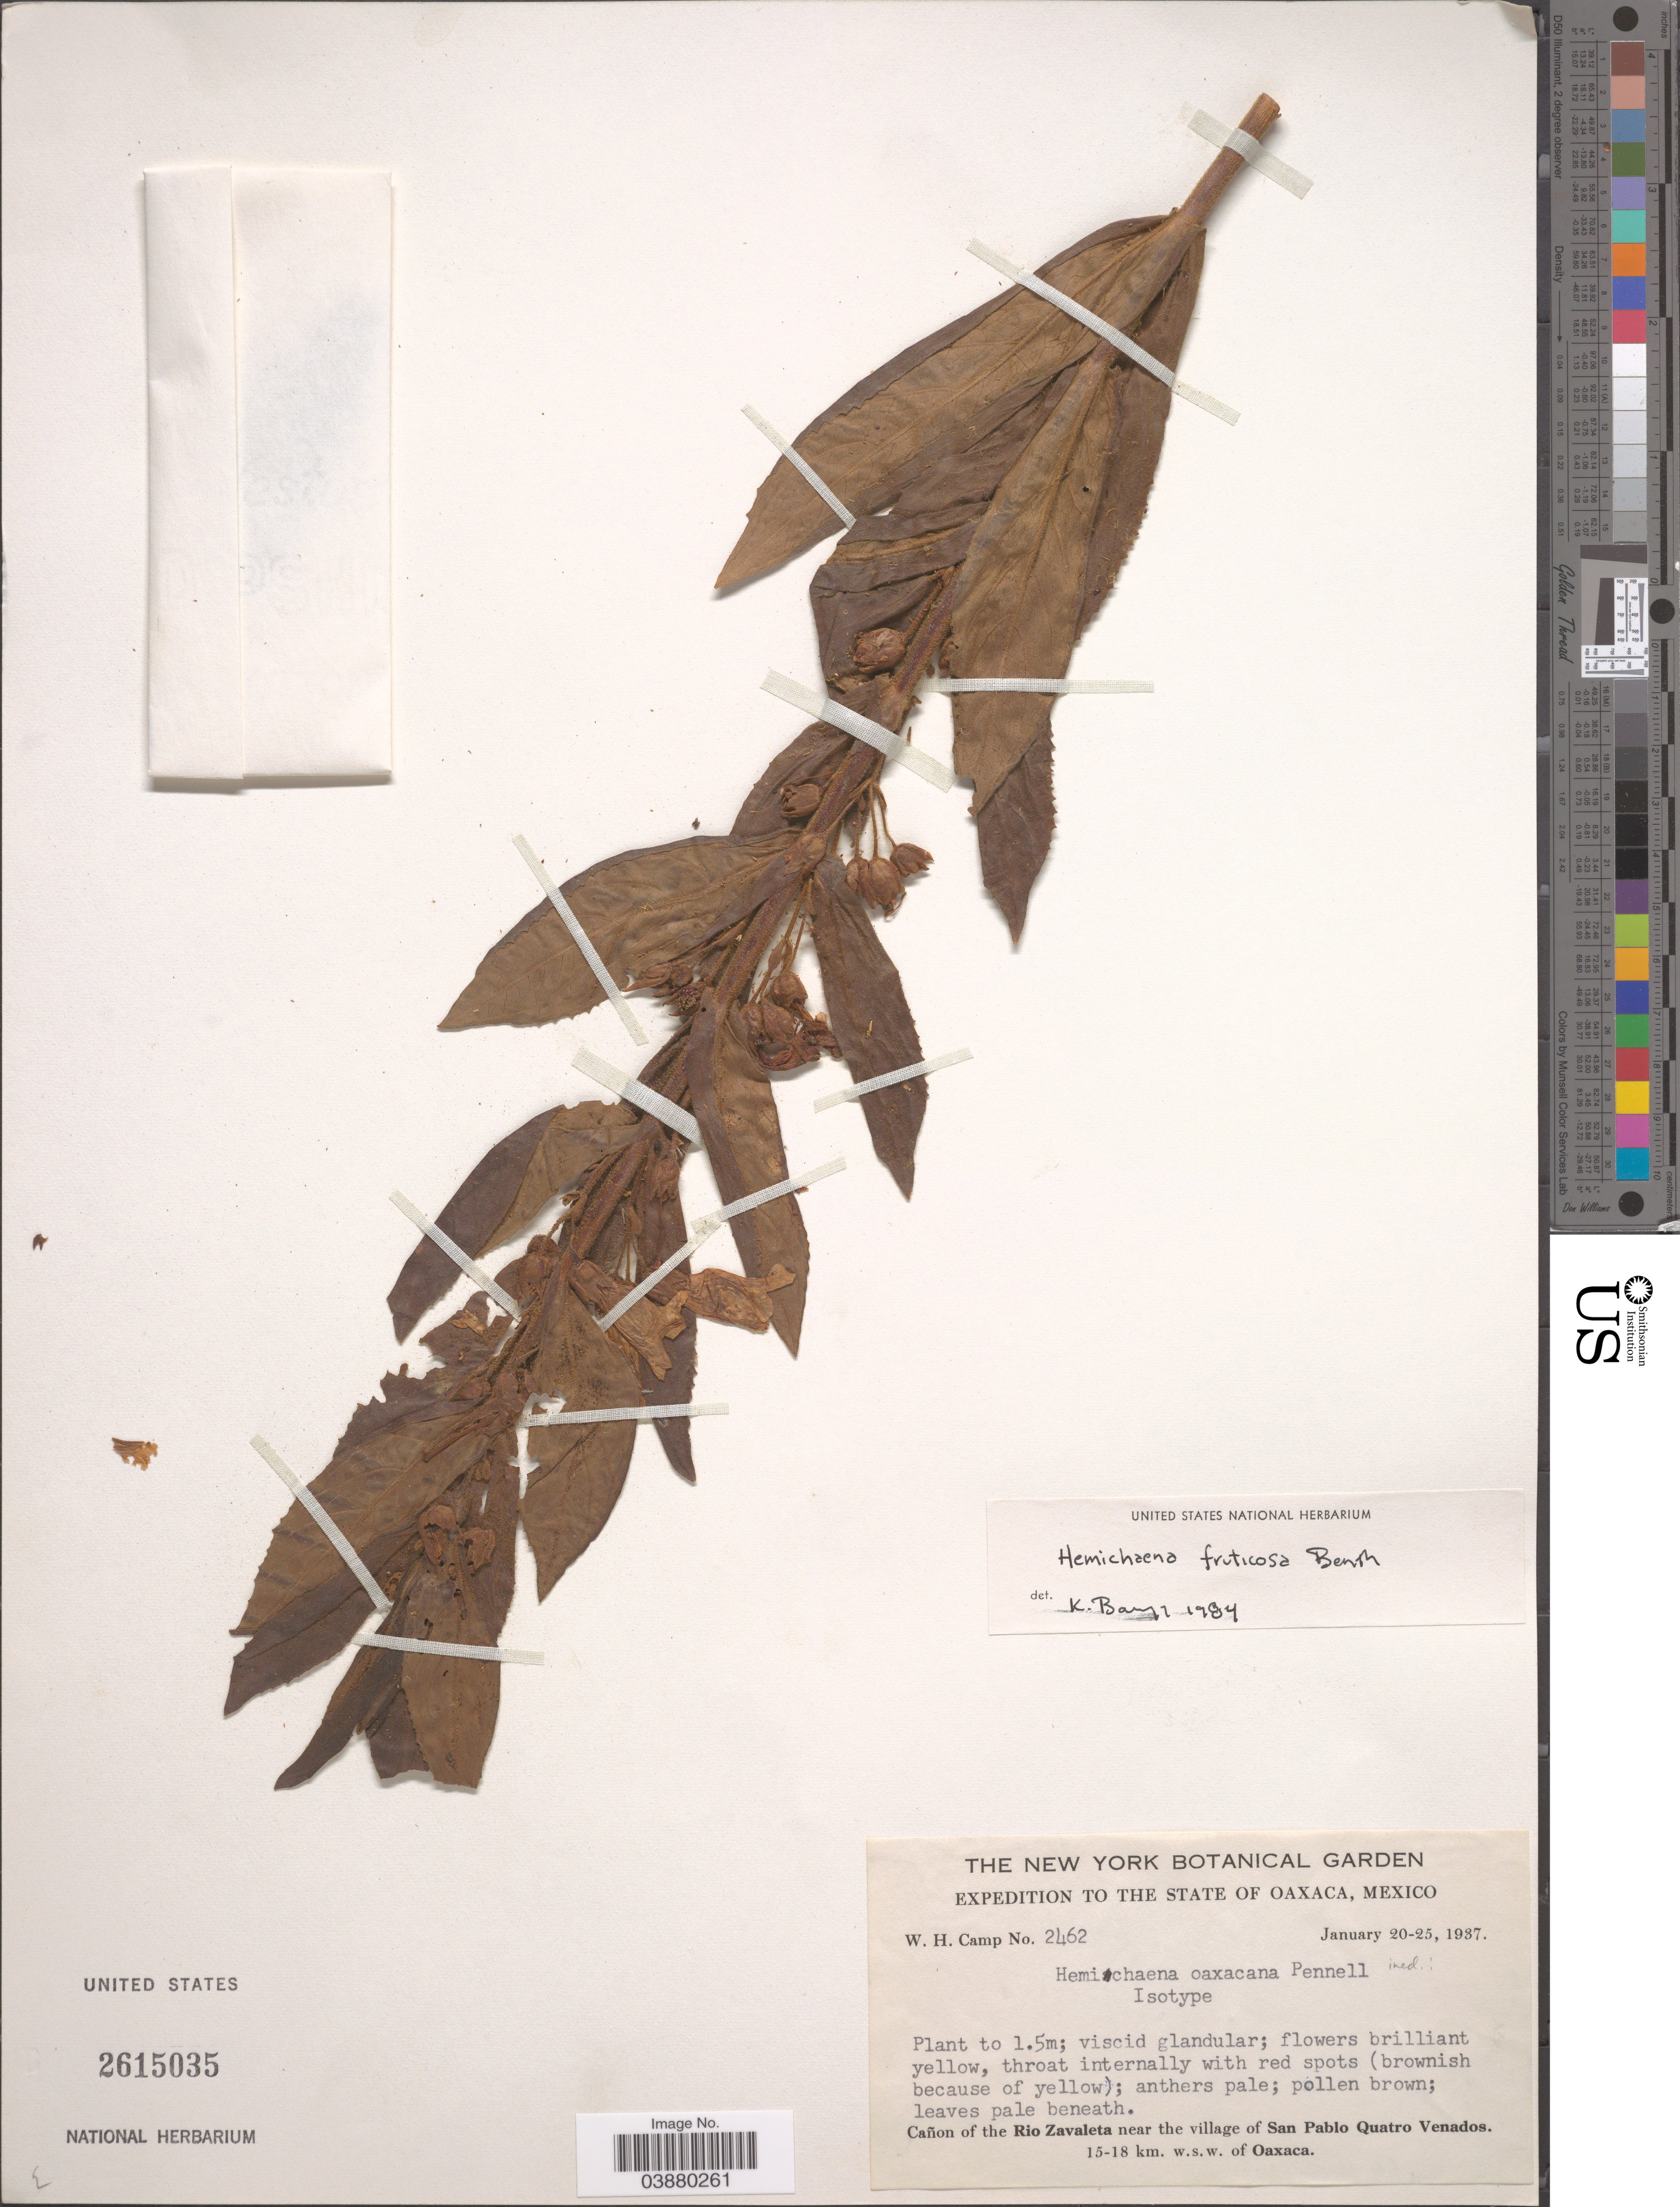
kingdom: Plantae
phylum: Tracheophyta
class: Magnoliopsida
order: Lamiales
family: Phrymaceae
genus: Hemichaena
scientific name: Hemichaena fruticosa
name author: Benth.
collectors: W. H. Camp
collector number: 2462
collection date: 1937-01-20/1937-01-25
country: Mexico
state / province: Oaxaca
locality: Cañon of the Rio Zavaleta near the village of San Pablo Quatro Venados. 15-18 km. w.s.w. of Oaxaca.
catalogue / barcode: US 2615035